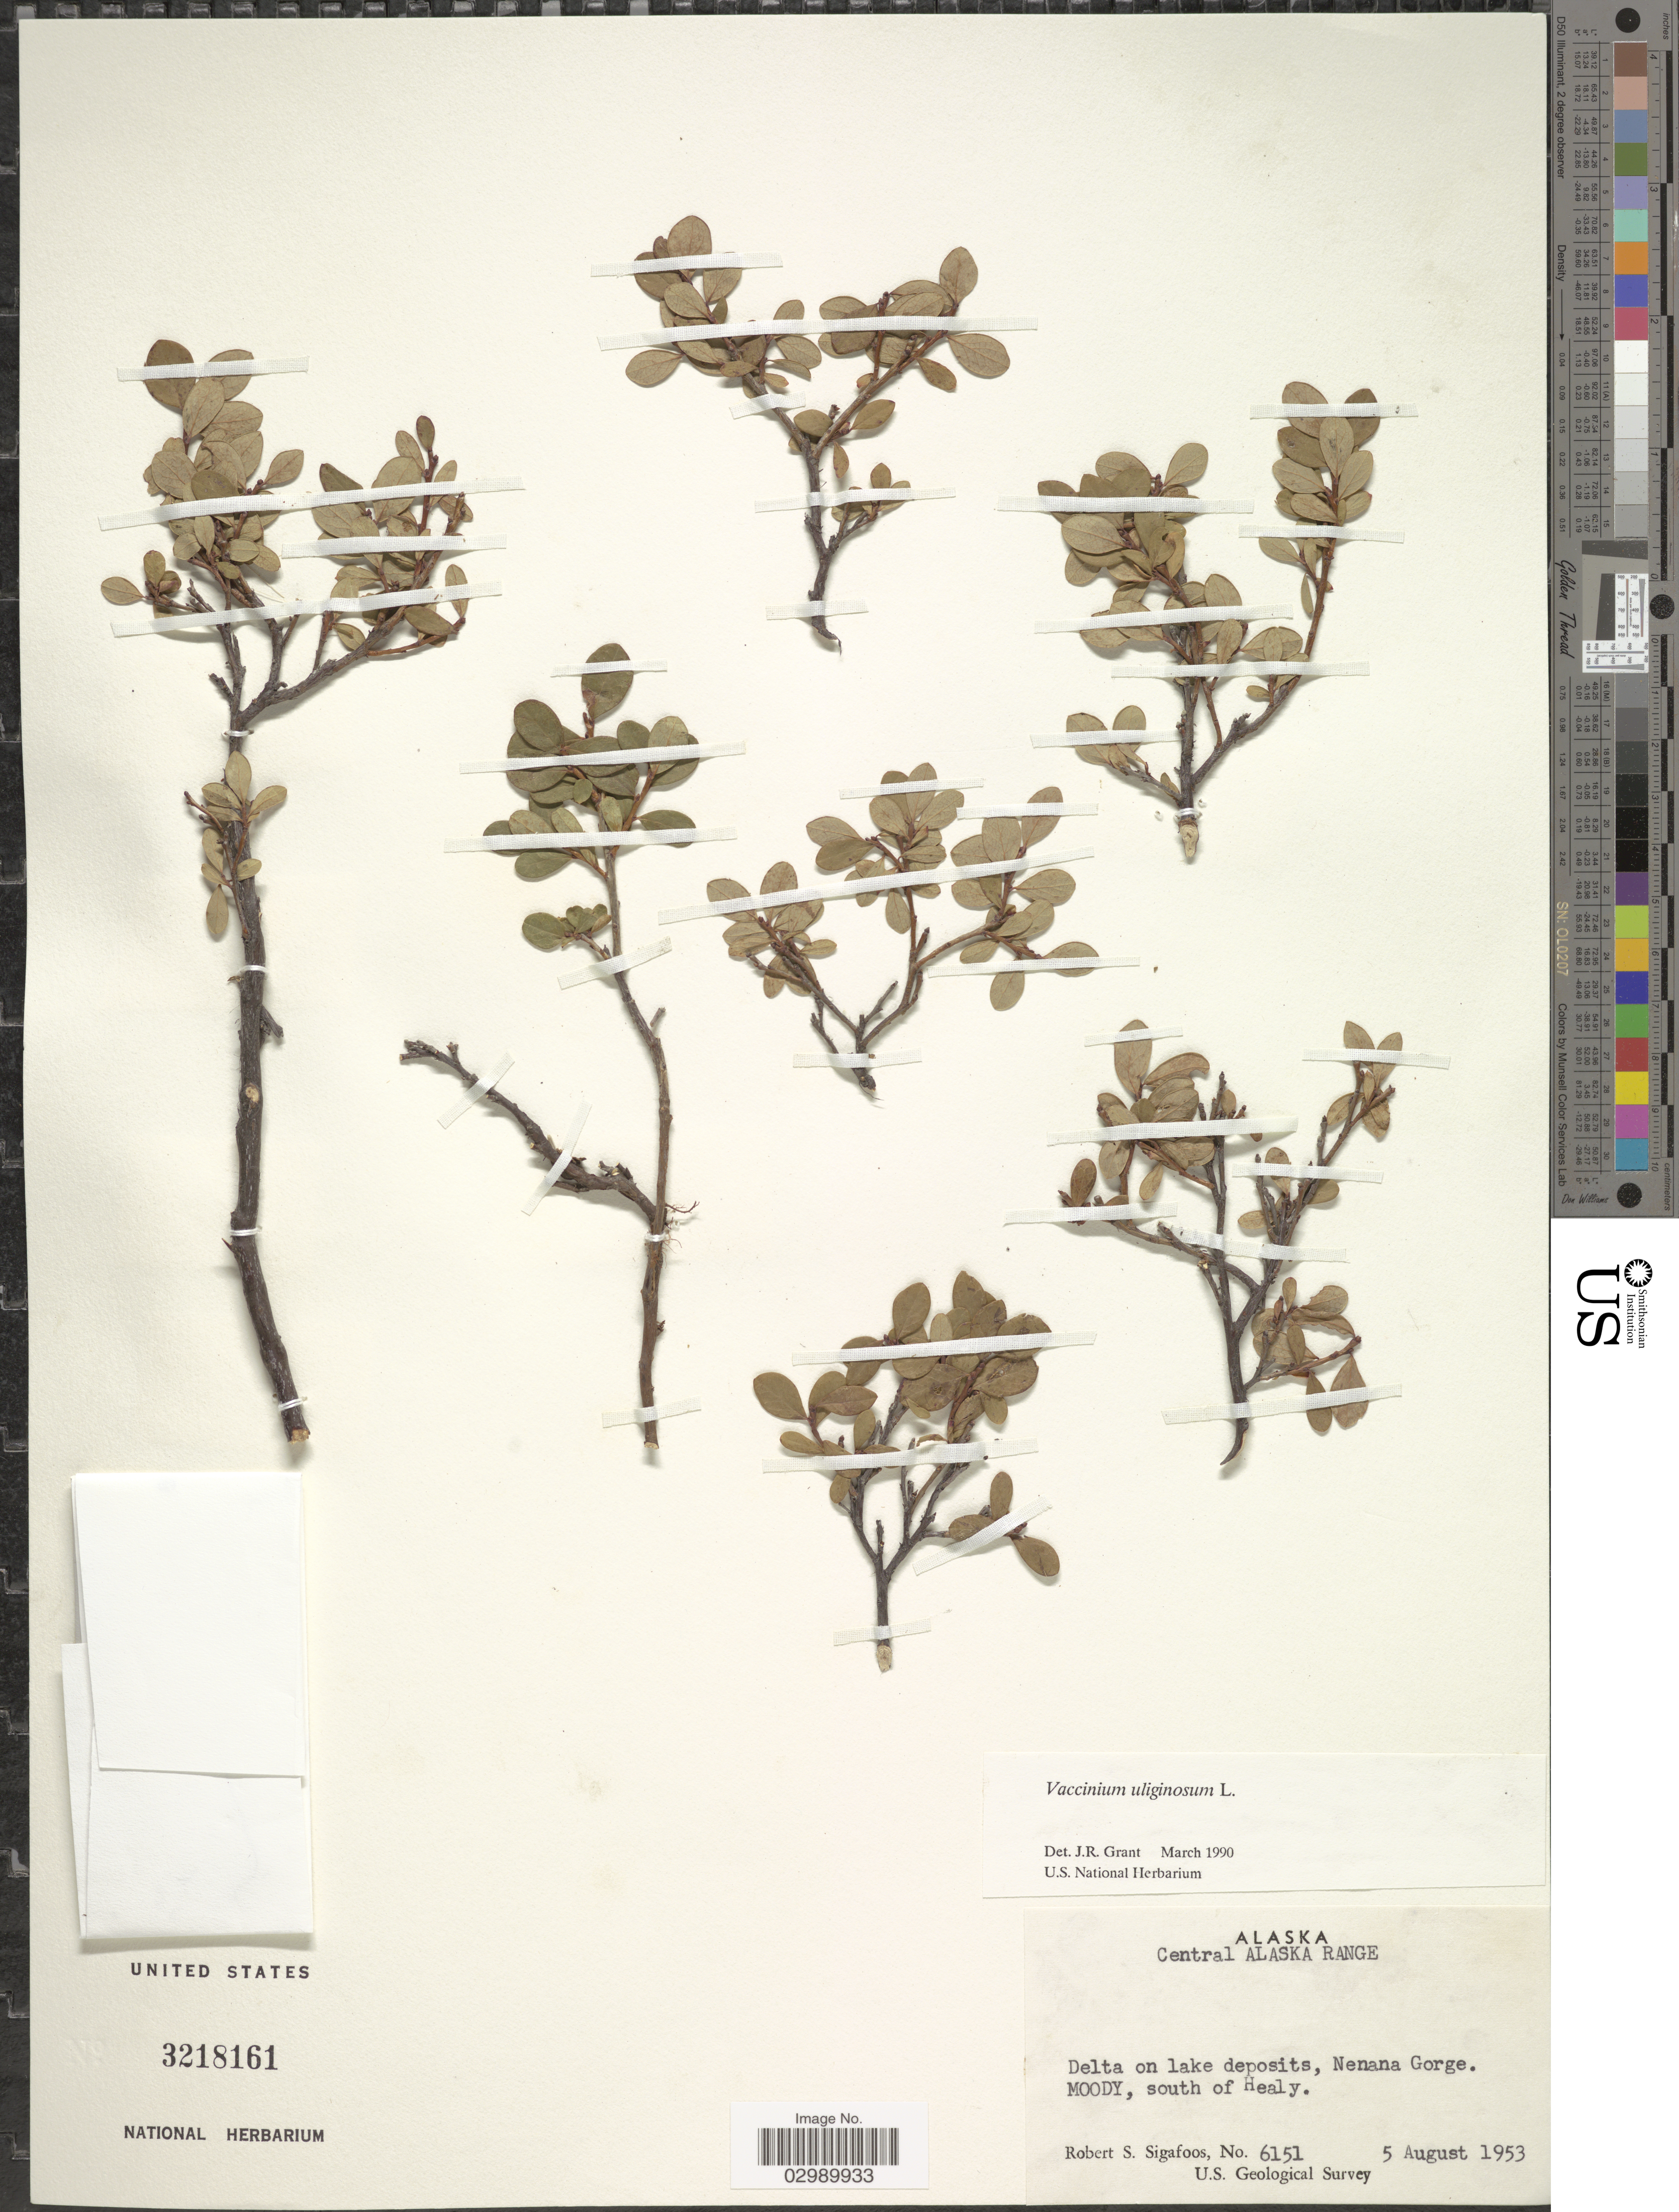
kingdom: Plantae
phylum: Tracheophyta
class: Magnoliopsida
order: Ericales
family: Ericaceae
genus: Vaccinium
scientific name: Vaccinium uliginosum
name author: L.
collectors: R. Sigafoos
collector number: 6151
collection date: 1953-08-05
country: United States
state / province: Alaska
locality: Central Alaska Range, Delta on lake deposits, Nenana Gorge, Moody, south of Healy.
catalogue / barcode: US 3218161